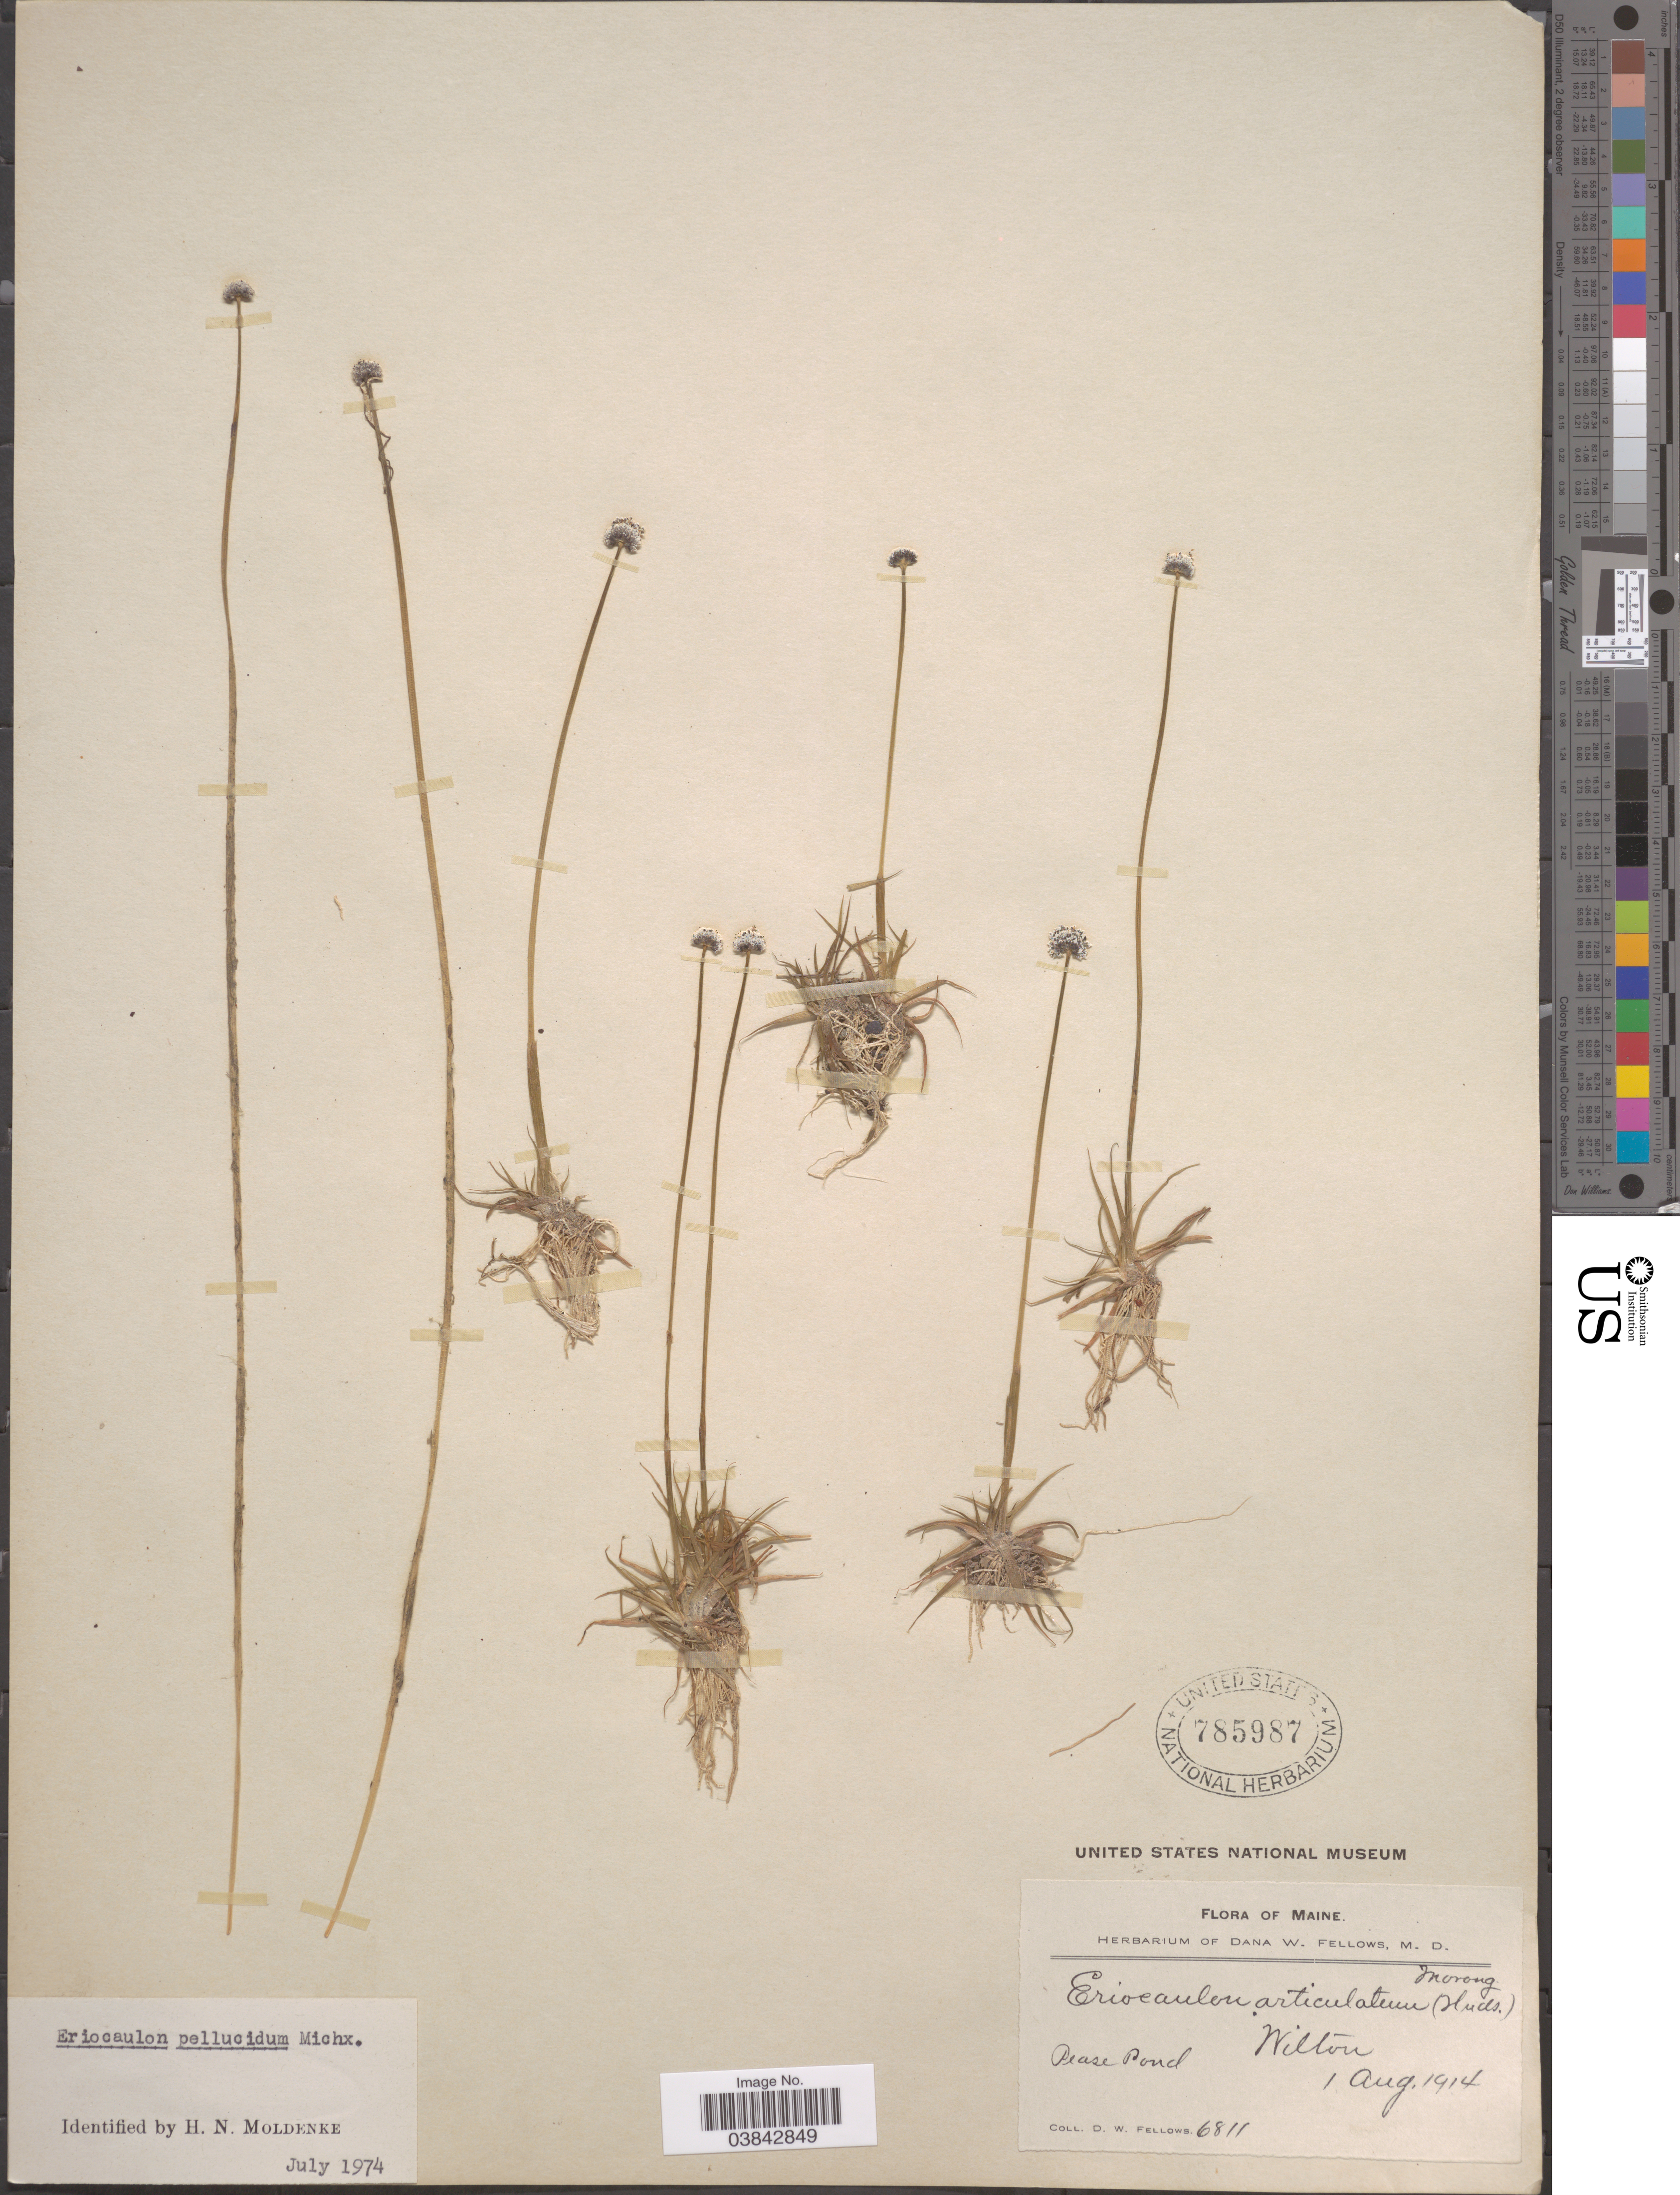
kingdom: Plantae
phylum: Tracheophyta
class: Liliopsida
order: Poales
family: Eriocaulaceae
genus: Eriocaulon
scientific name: Eriocaulon aquaticum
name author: (Hill) Druce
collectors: D. W. Fellows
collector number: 6811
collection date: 1914-08-01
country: United States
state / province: Maine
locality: Wilton, Pease Pond.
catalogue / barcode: US 785987